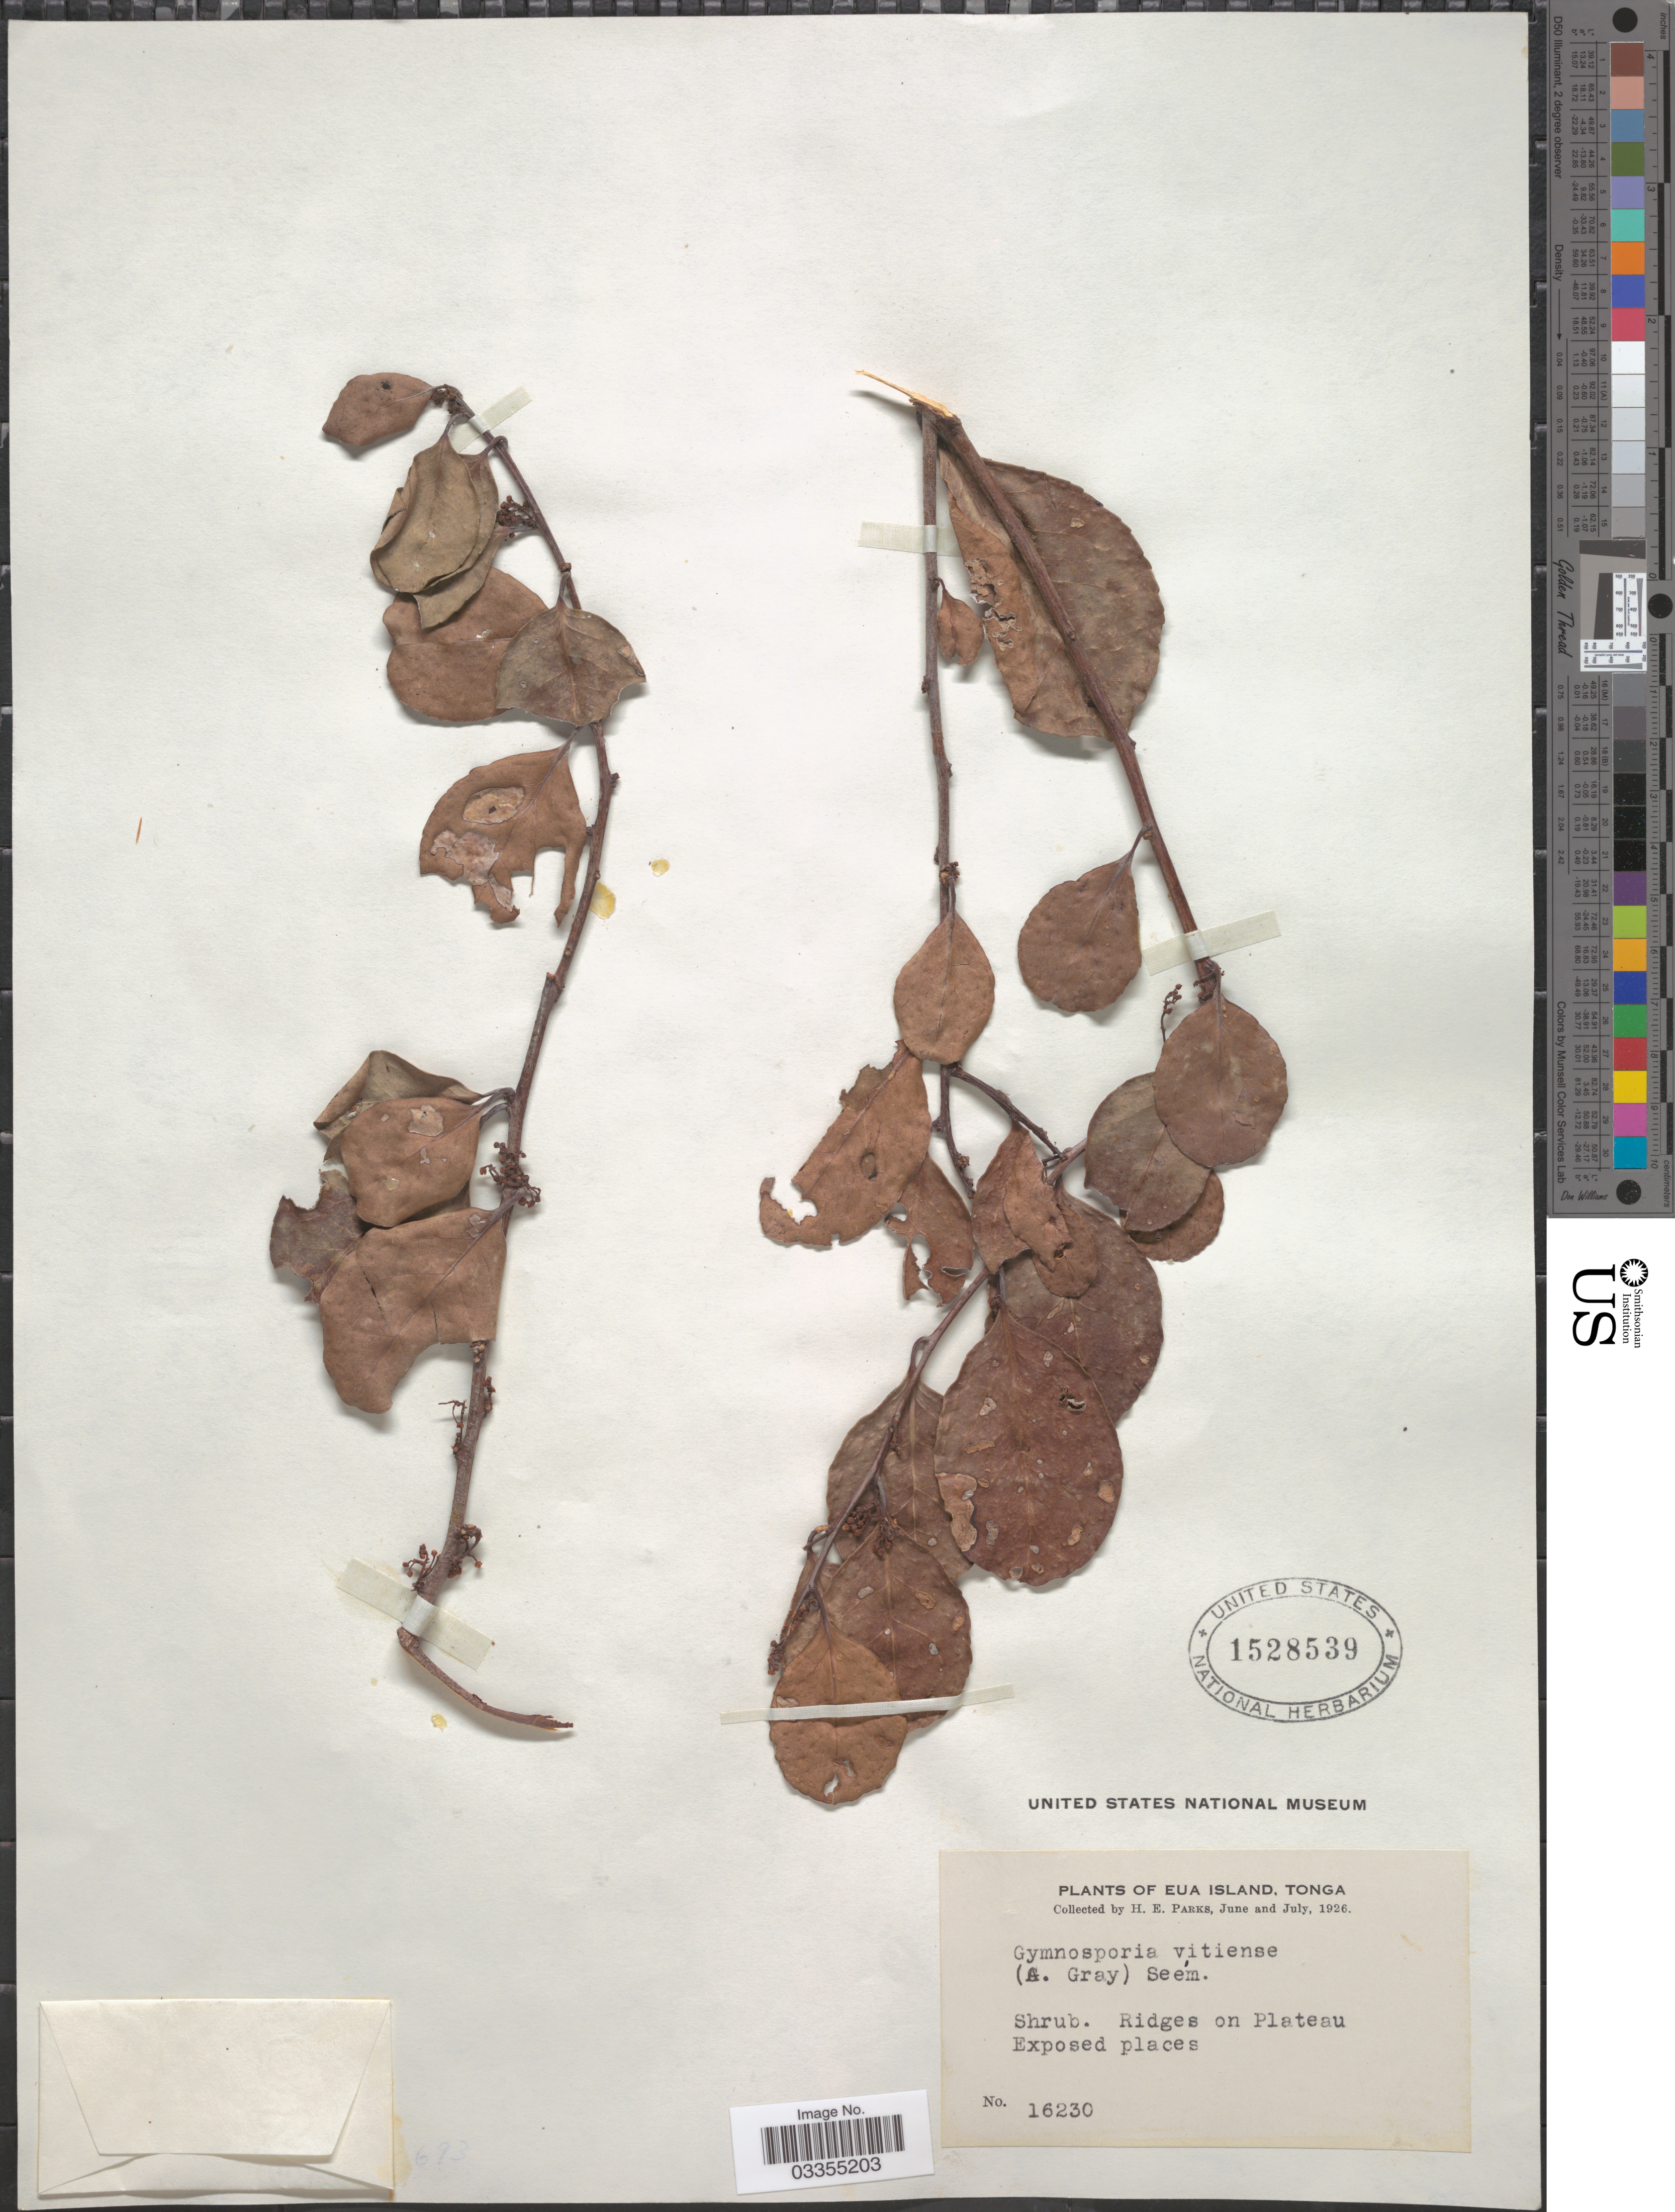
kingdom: Plantae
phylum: Tracheophyta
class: Magnoliopsida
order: Celastrales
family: Celastraceae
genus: Gymnosporia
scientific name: Gymnosporia vitiensis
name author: Seem.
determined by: Wagner, W. L., (BOT), Smithsonian Institution - National Museum of Natural History (UNITED STATES)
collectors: H. E. Parks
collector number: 16230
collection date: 1926-06/1926-07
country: Tonga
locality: Eu Island. Ridges on Plateau.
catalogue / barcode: US 1528539